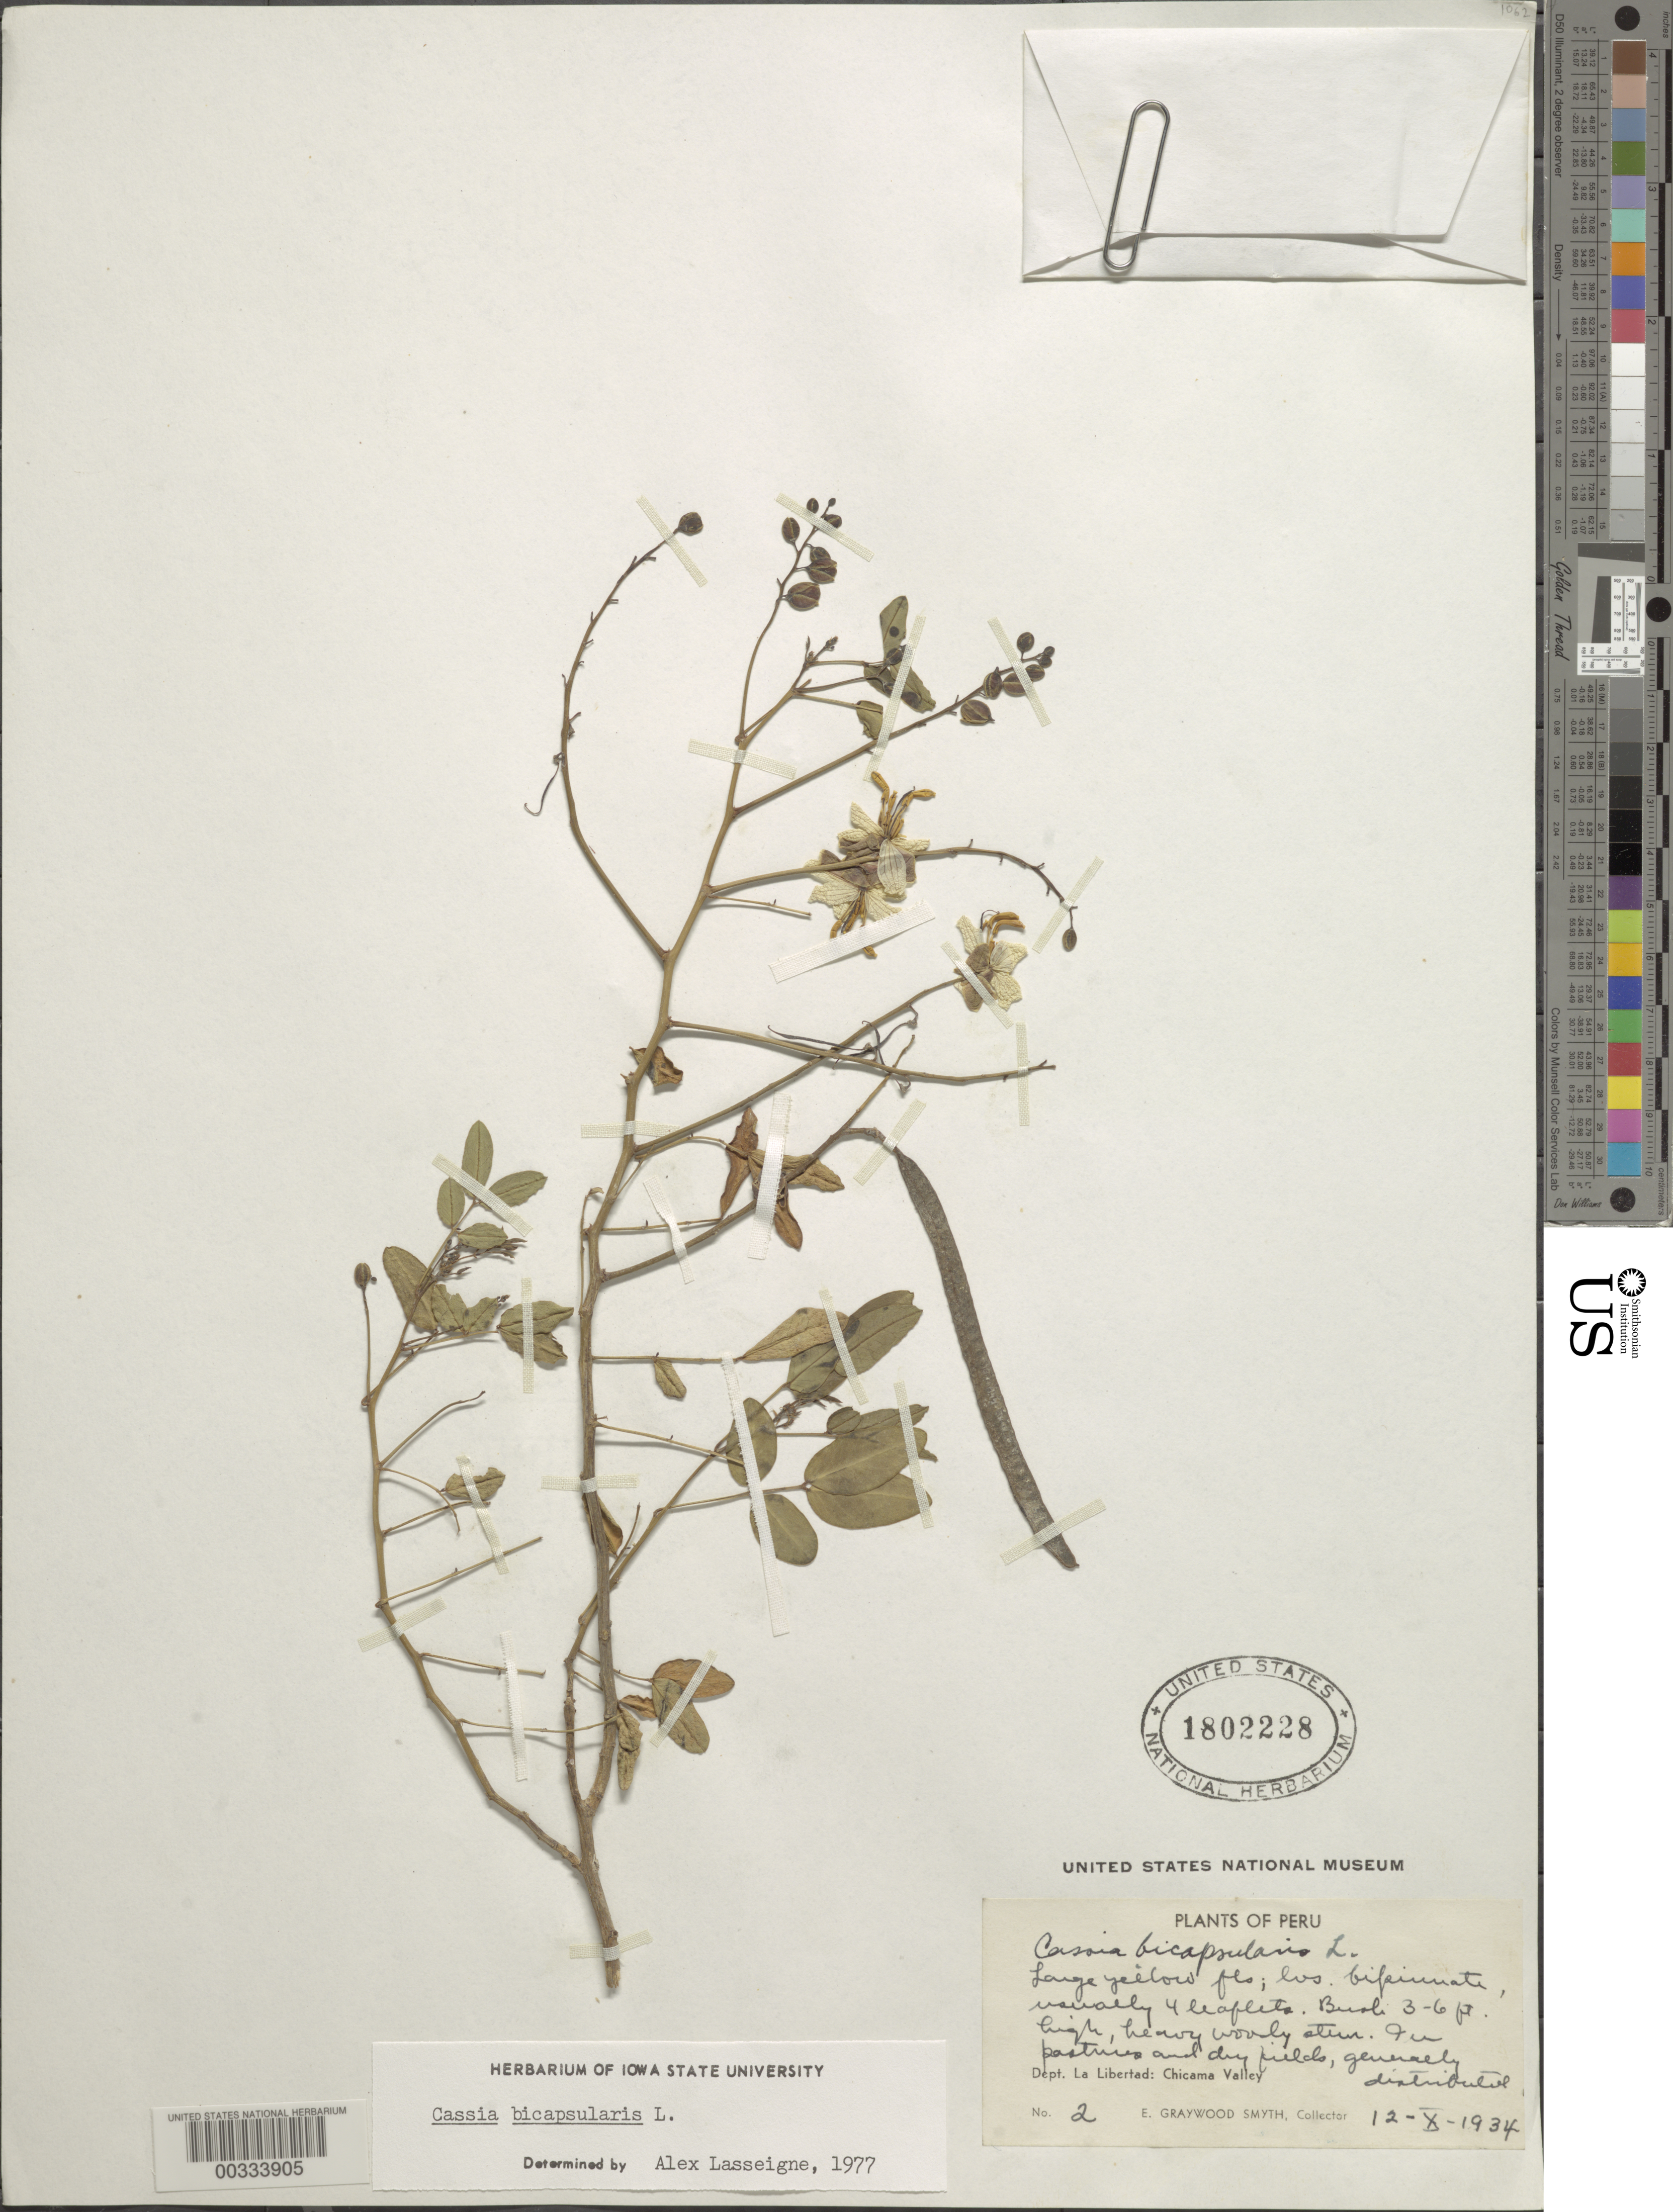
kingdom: Plantae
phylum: Tracheophyta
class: Magnoliopsida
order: Fabales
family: Fabaceae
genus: Senna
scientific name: Senna bicapsularis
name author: (L.) Roxb.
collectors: E. Smyth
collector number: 2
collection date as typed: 12 Oct 1934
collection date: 1934-10-12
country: Peru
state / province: La Libertad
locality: Chicama valley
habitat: Pastures and dry fields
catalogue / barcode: US 1802228